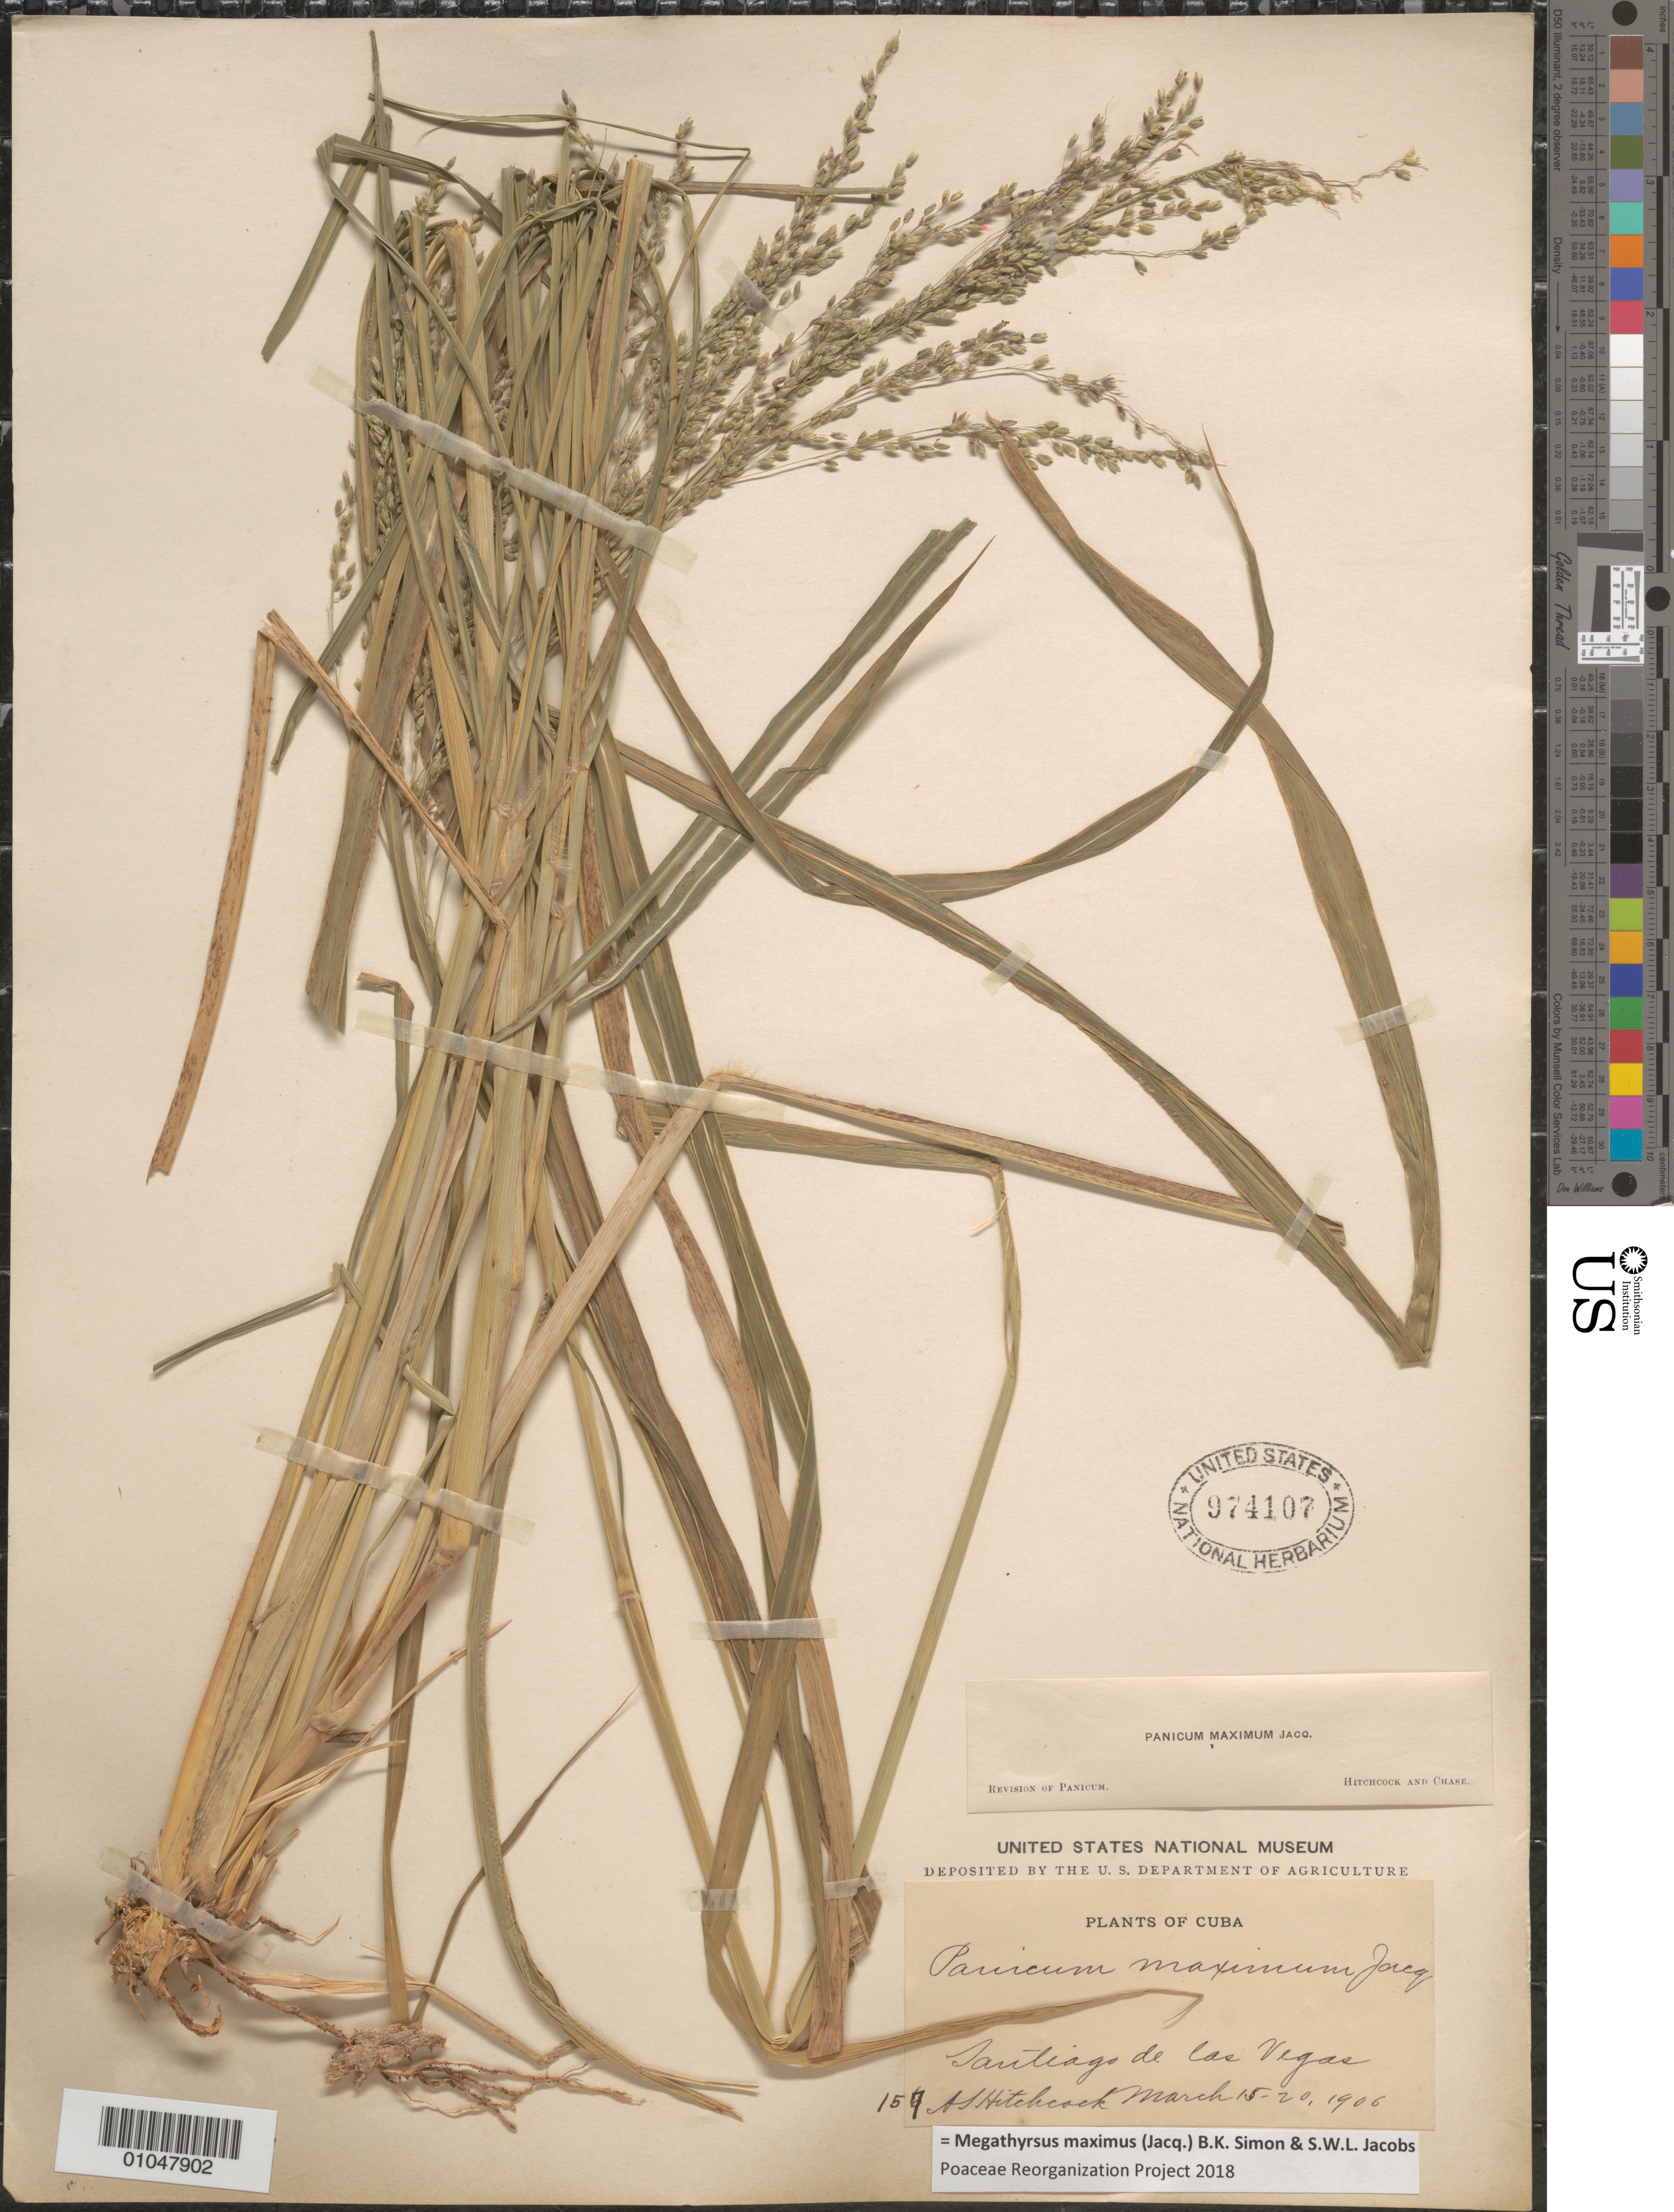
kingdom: Plantae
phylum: Tracheophyta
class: Liliopsida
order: Poales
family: Poaceae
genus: Panicum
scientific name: Panicum maximum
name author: Jacq.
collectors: A. S. Hitchcock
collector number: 157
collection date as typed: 15 Mar 1906 to 20 Mar 1906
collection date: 1906-03-15/1906-03-20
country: Cuba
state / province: La Habana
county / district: Municipio Boyeros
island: Cuba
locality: Santiago de las Vegas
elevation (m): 97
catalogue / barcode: US 974107